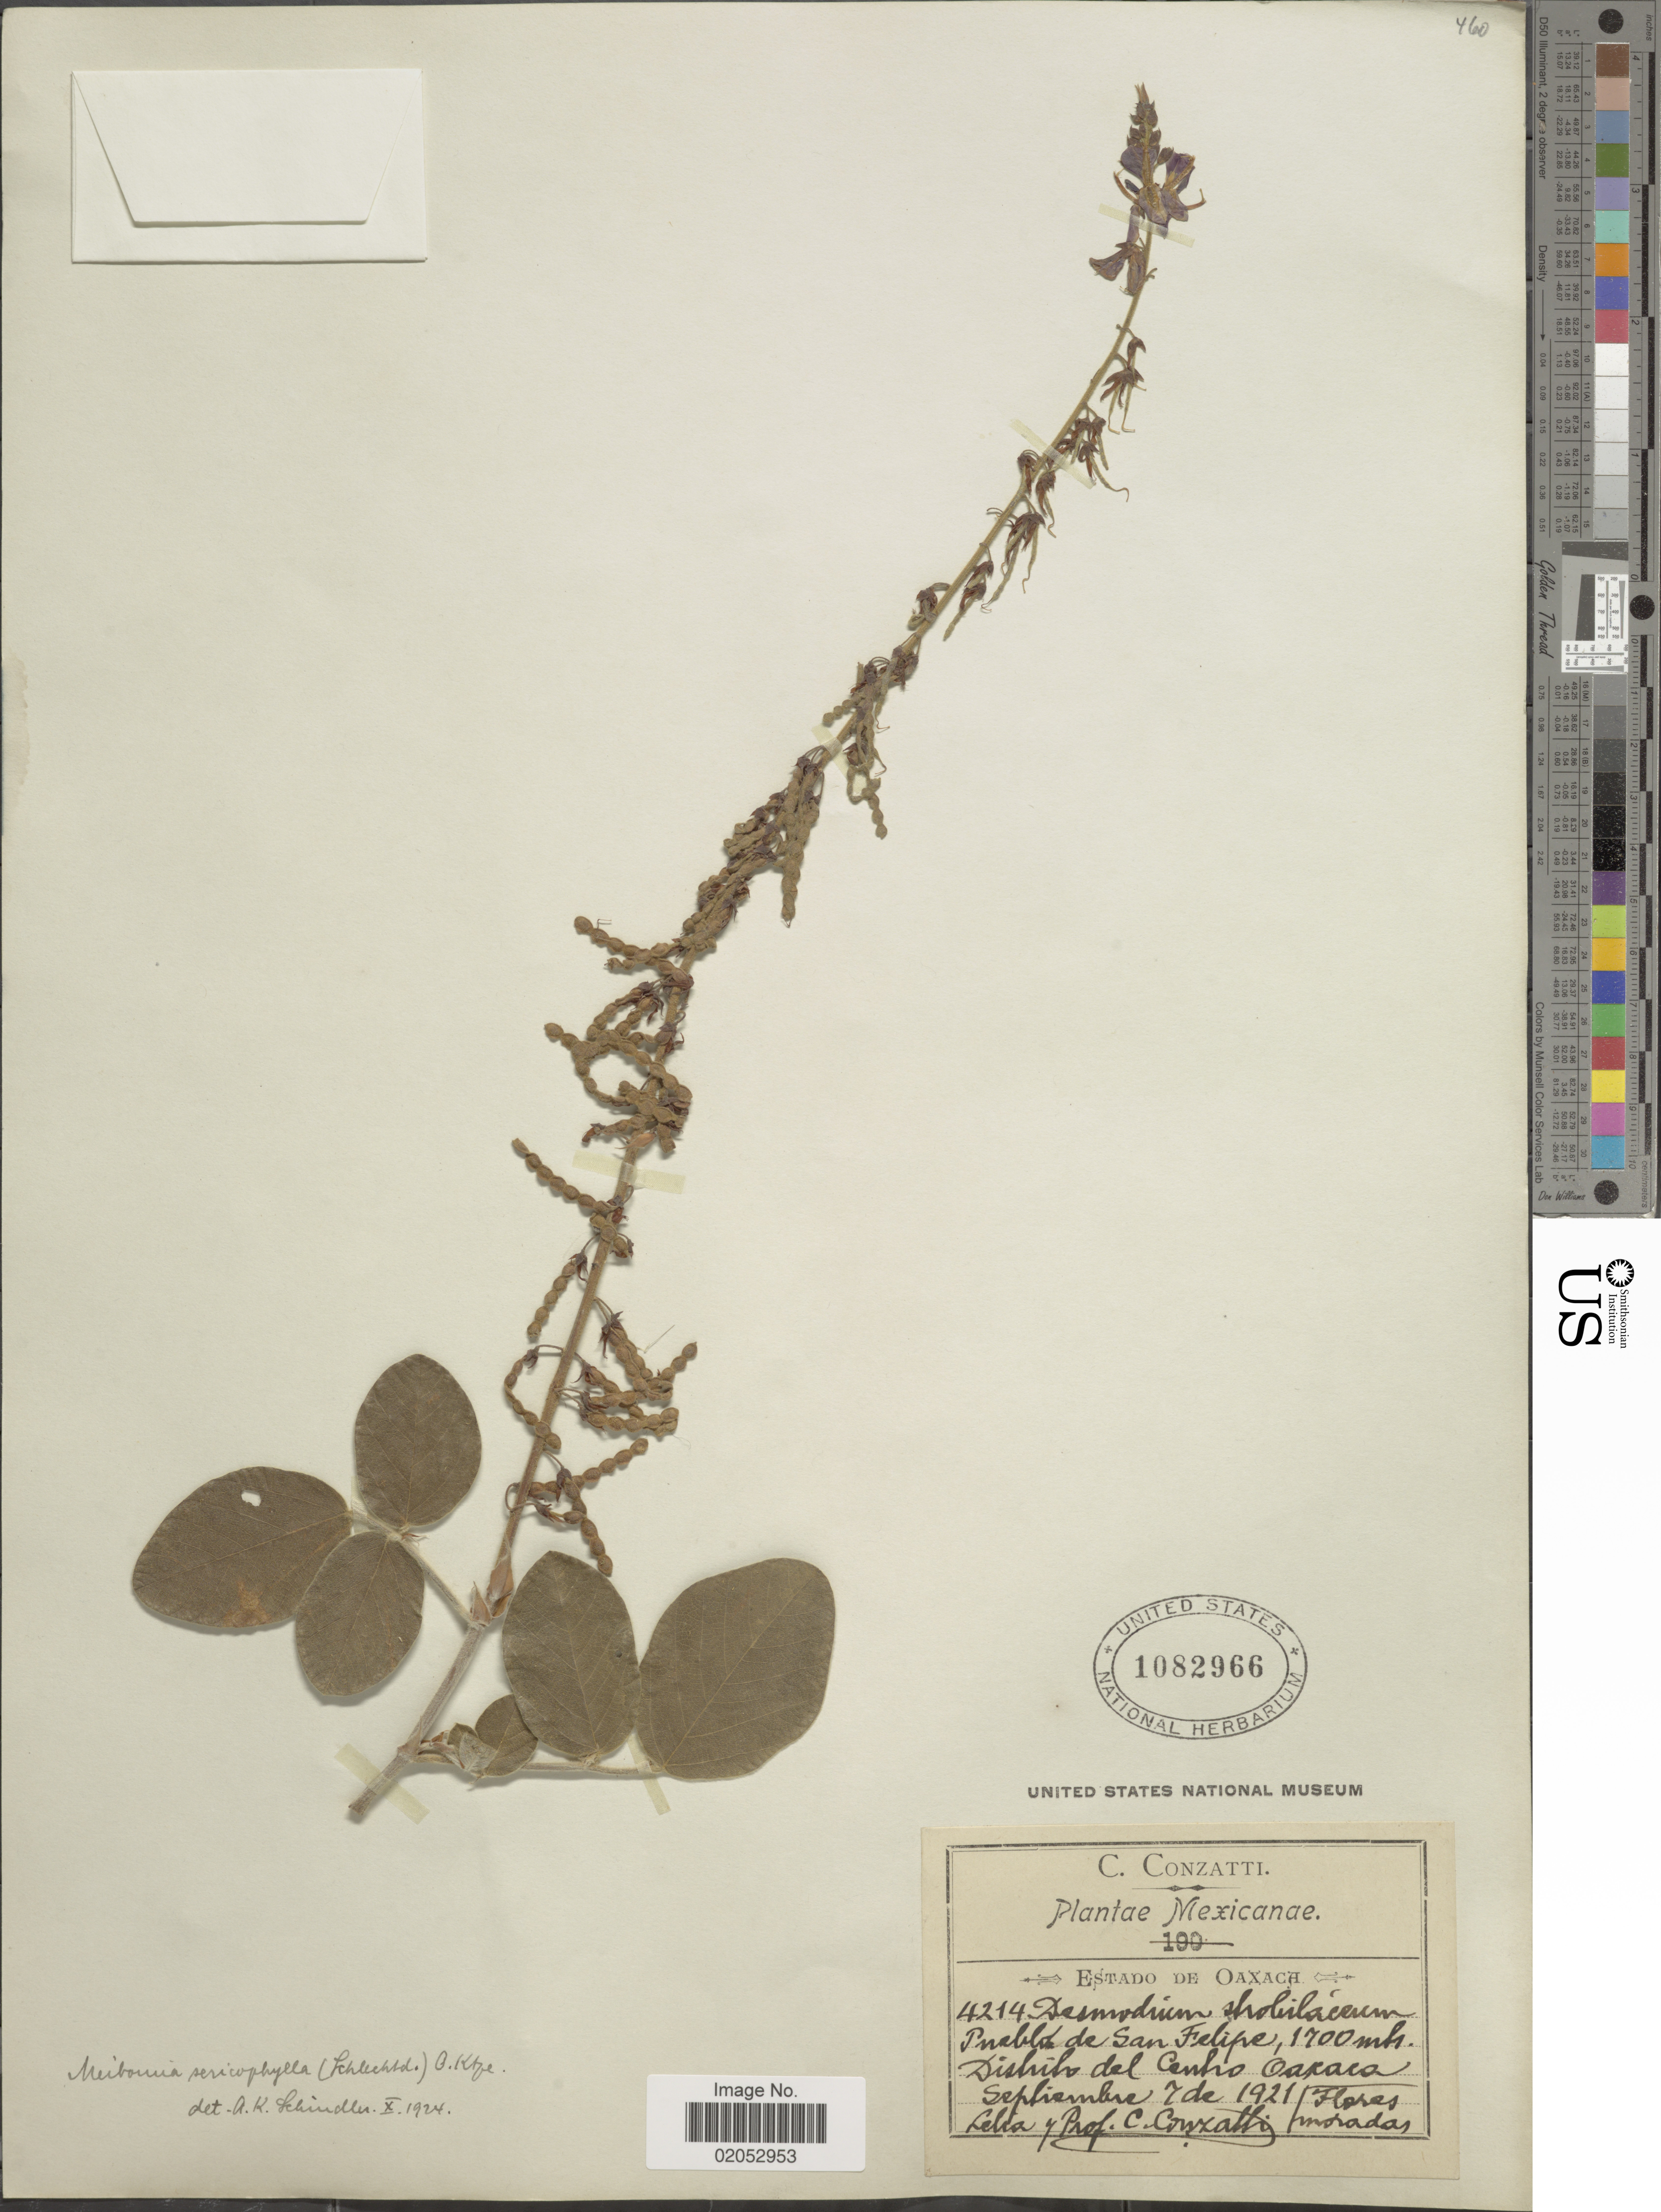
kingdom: Plantae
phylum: Tracheophyta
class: Magnoliopsida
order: Fabales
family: Fabaceae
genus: Desmodium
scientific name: Desmodium sericophyllum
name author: Schltdl.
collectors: L. Conzatti & C. Conzatti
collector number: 4214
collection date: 1921-09-07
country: Mexico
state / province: Oaxaca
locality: Peublo de San Felipe, Distrito del Centro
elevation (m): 1700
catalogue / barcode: US 1082966